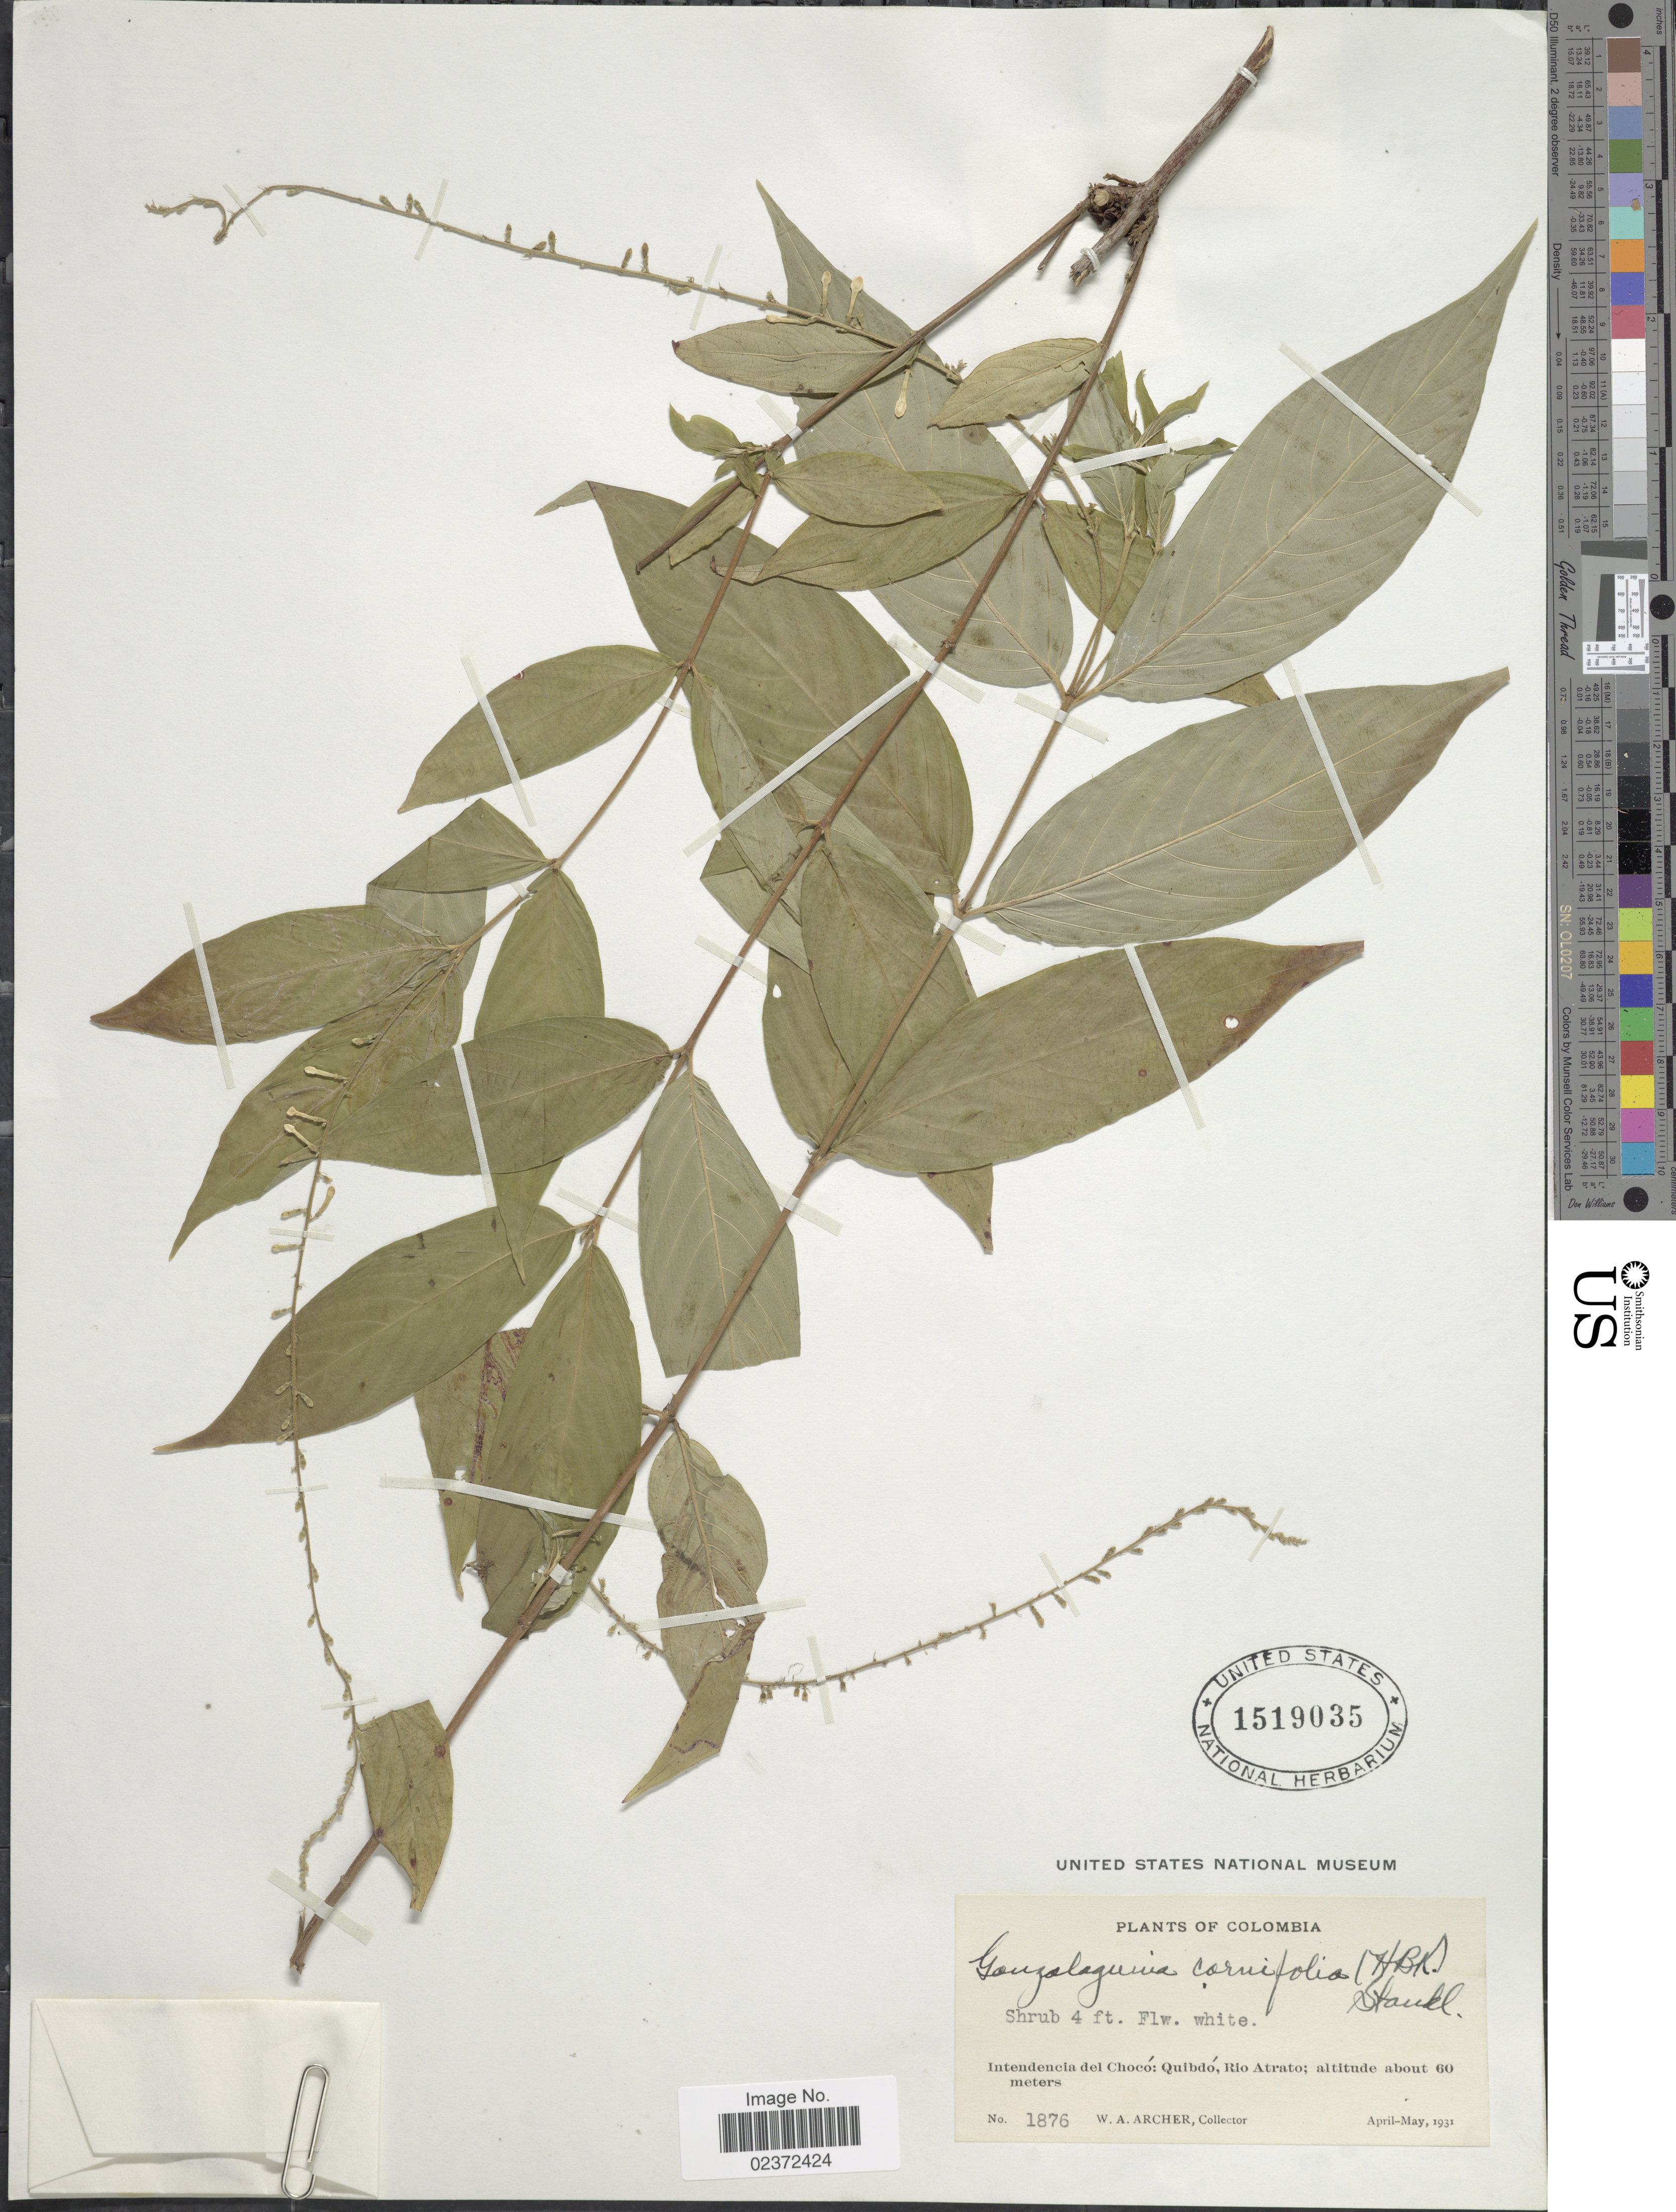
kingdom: Plantae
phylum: Tracheophyta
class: Magnoliopsida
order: Gentianales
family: Rubiaceae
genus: Gonzalagunia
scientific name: Gonzalagunia cornifolia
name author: (Kunth) Standl.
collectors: W. A. Archer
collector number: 1876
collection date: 1931-04/1931-05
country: Colombia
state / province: Chocó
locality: Quibdó, Rio Atrato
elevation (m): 60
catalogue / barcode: US 1519035